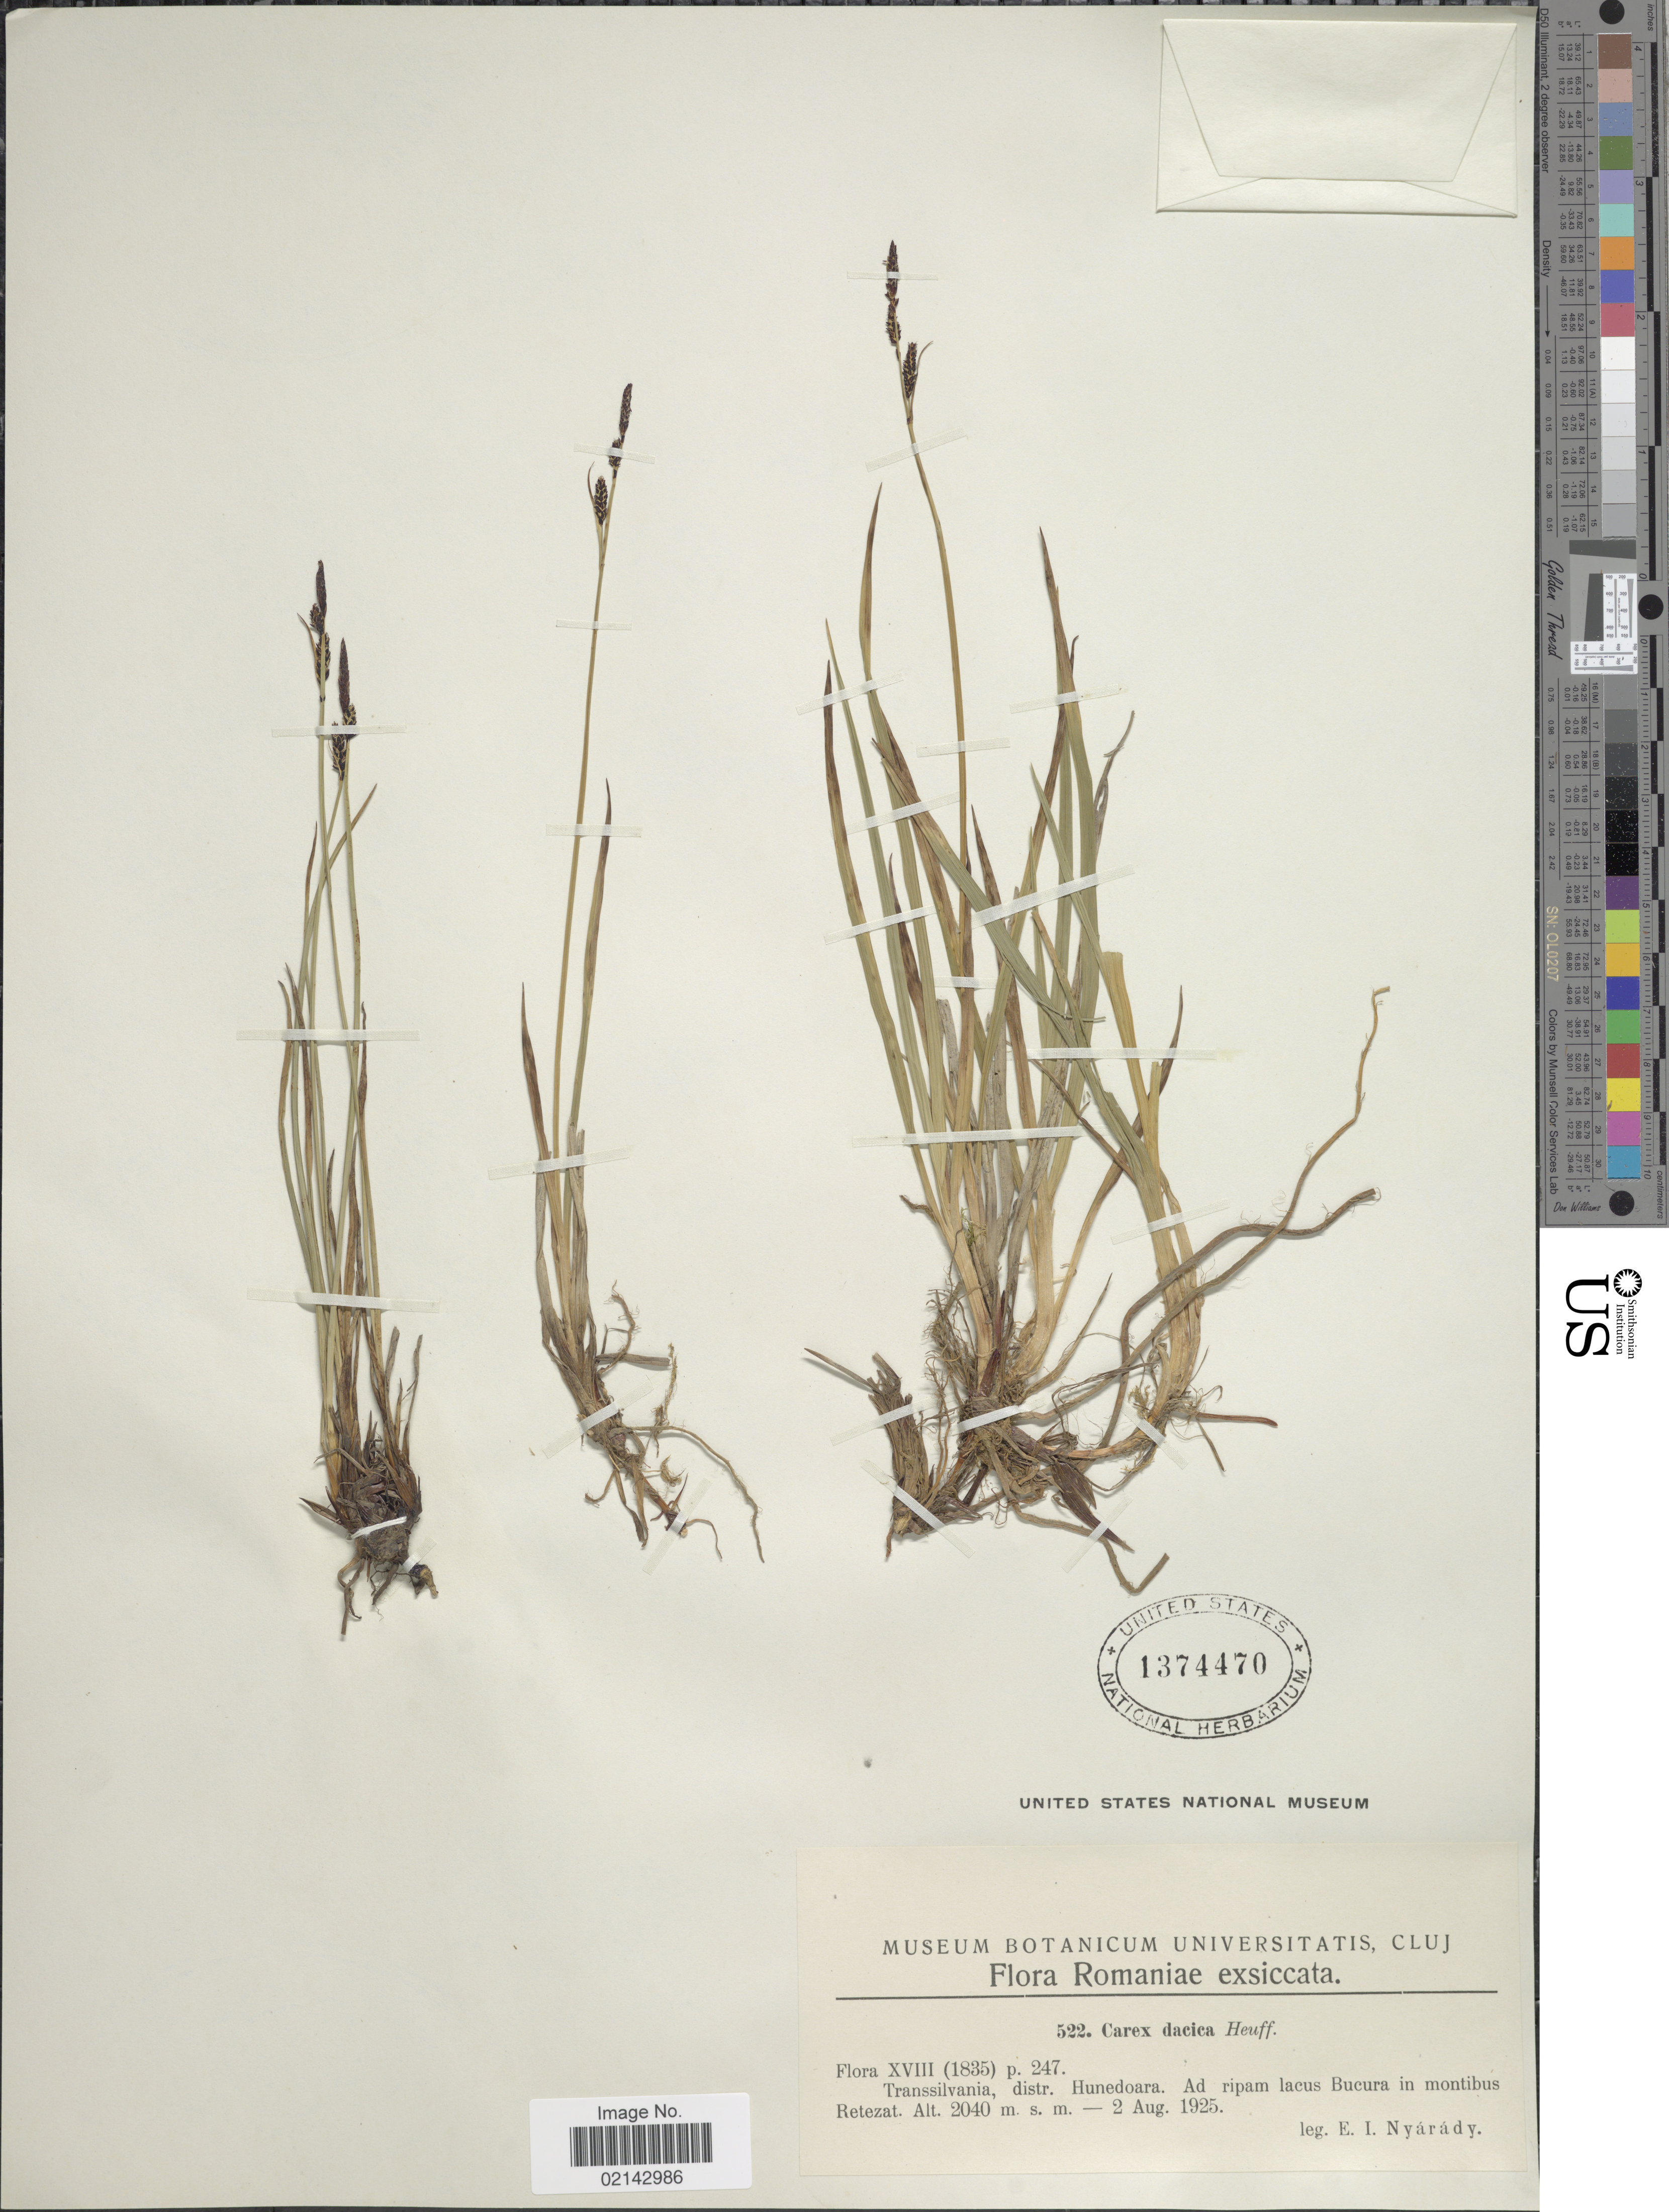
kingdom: Plantae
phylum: Tracheophyta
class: Liliopsida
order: Poales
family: Cyperaceae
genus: Carex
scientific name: Carex dacica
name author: Heuff.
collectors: E. Nyárády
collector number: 522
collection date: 1925-08-02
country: Romania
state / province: Hunedoara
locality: Romaniae, Transsilvania, ad ripam lacus Bucura in montibus Retezat.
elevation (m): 2040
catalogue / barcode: US 1374470